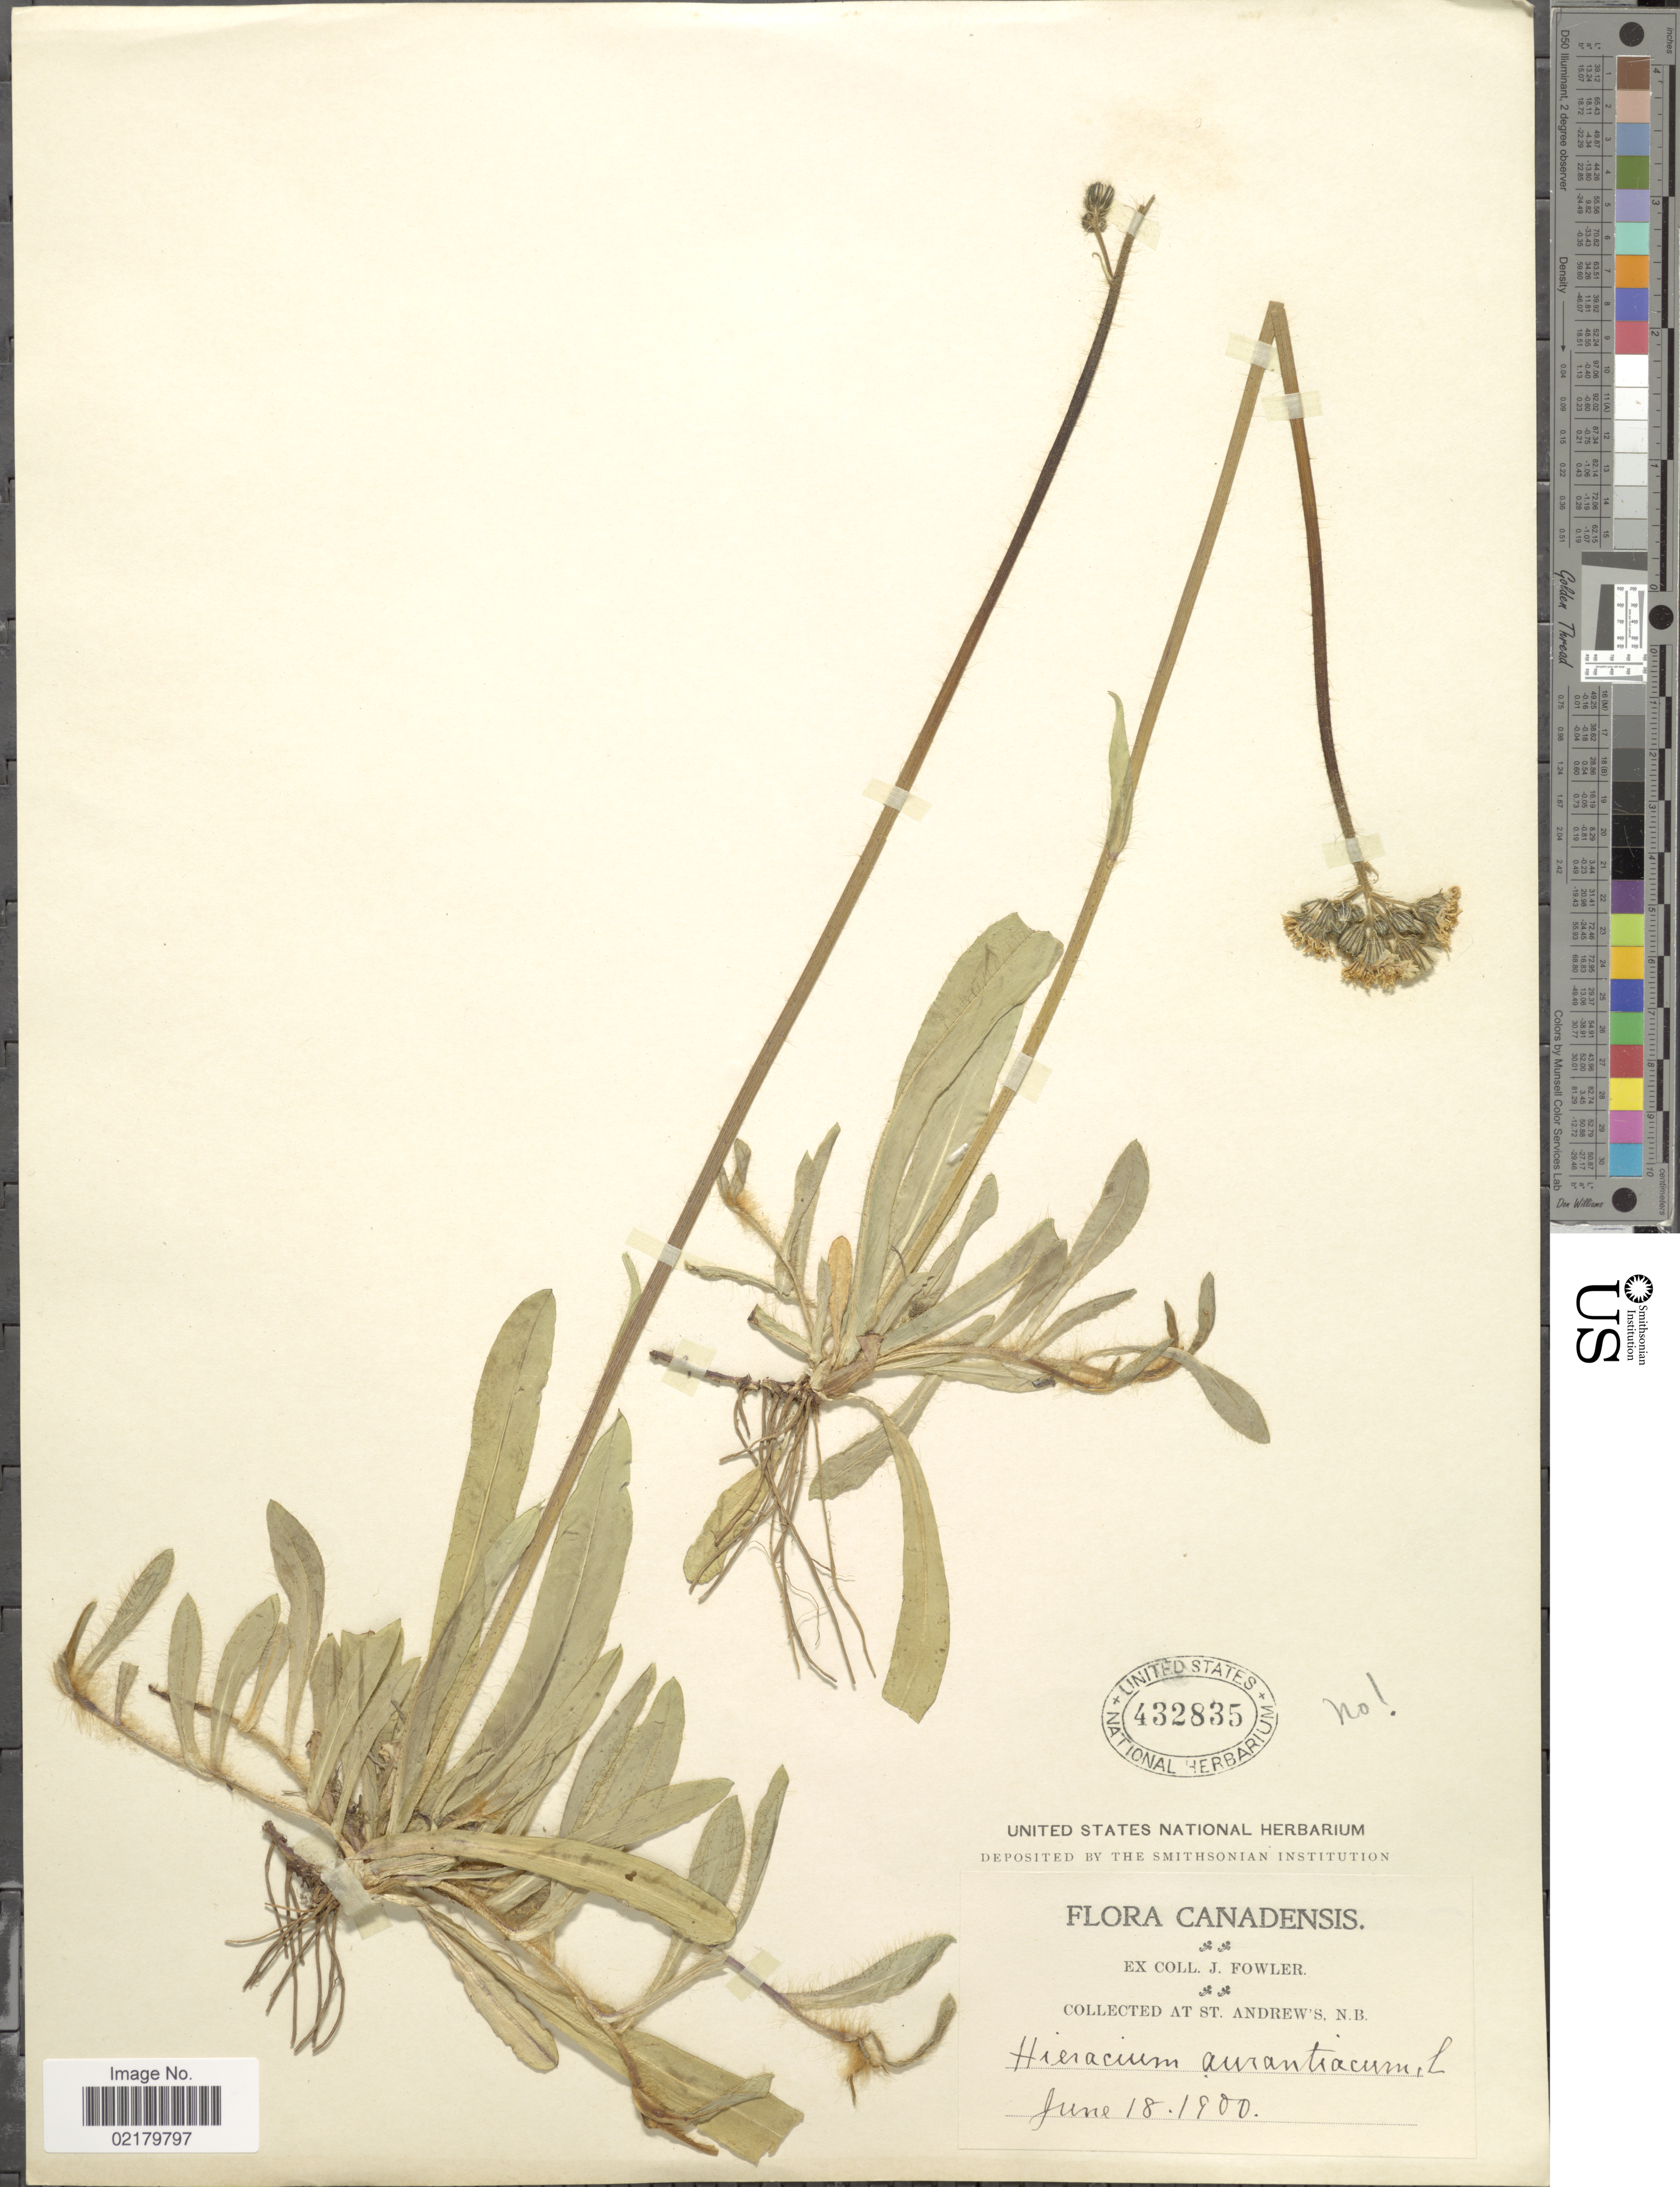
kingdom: Plantae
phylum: Tracheophyta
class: Magnoliopsida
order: Asterales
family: Asteraceae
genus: Pilosella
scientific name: Pilosella aurantiaca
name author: (L.) F.W. Schultz & Sch. Bip.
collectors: J. P. Fowler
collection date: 1900-06-18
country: Canada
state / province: New Brunswick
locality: St Andrews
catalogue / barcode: US 432835